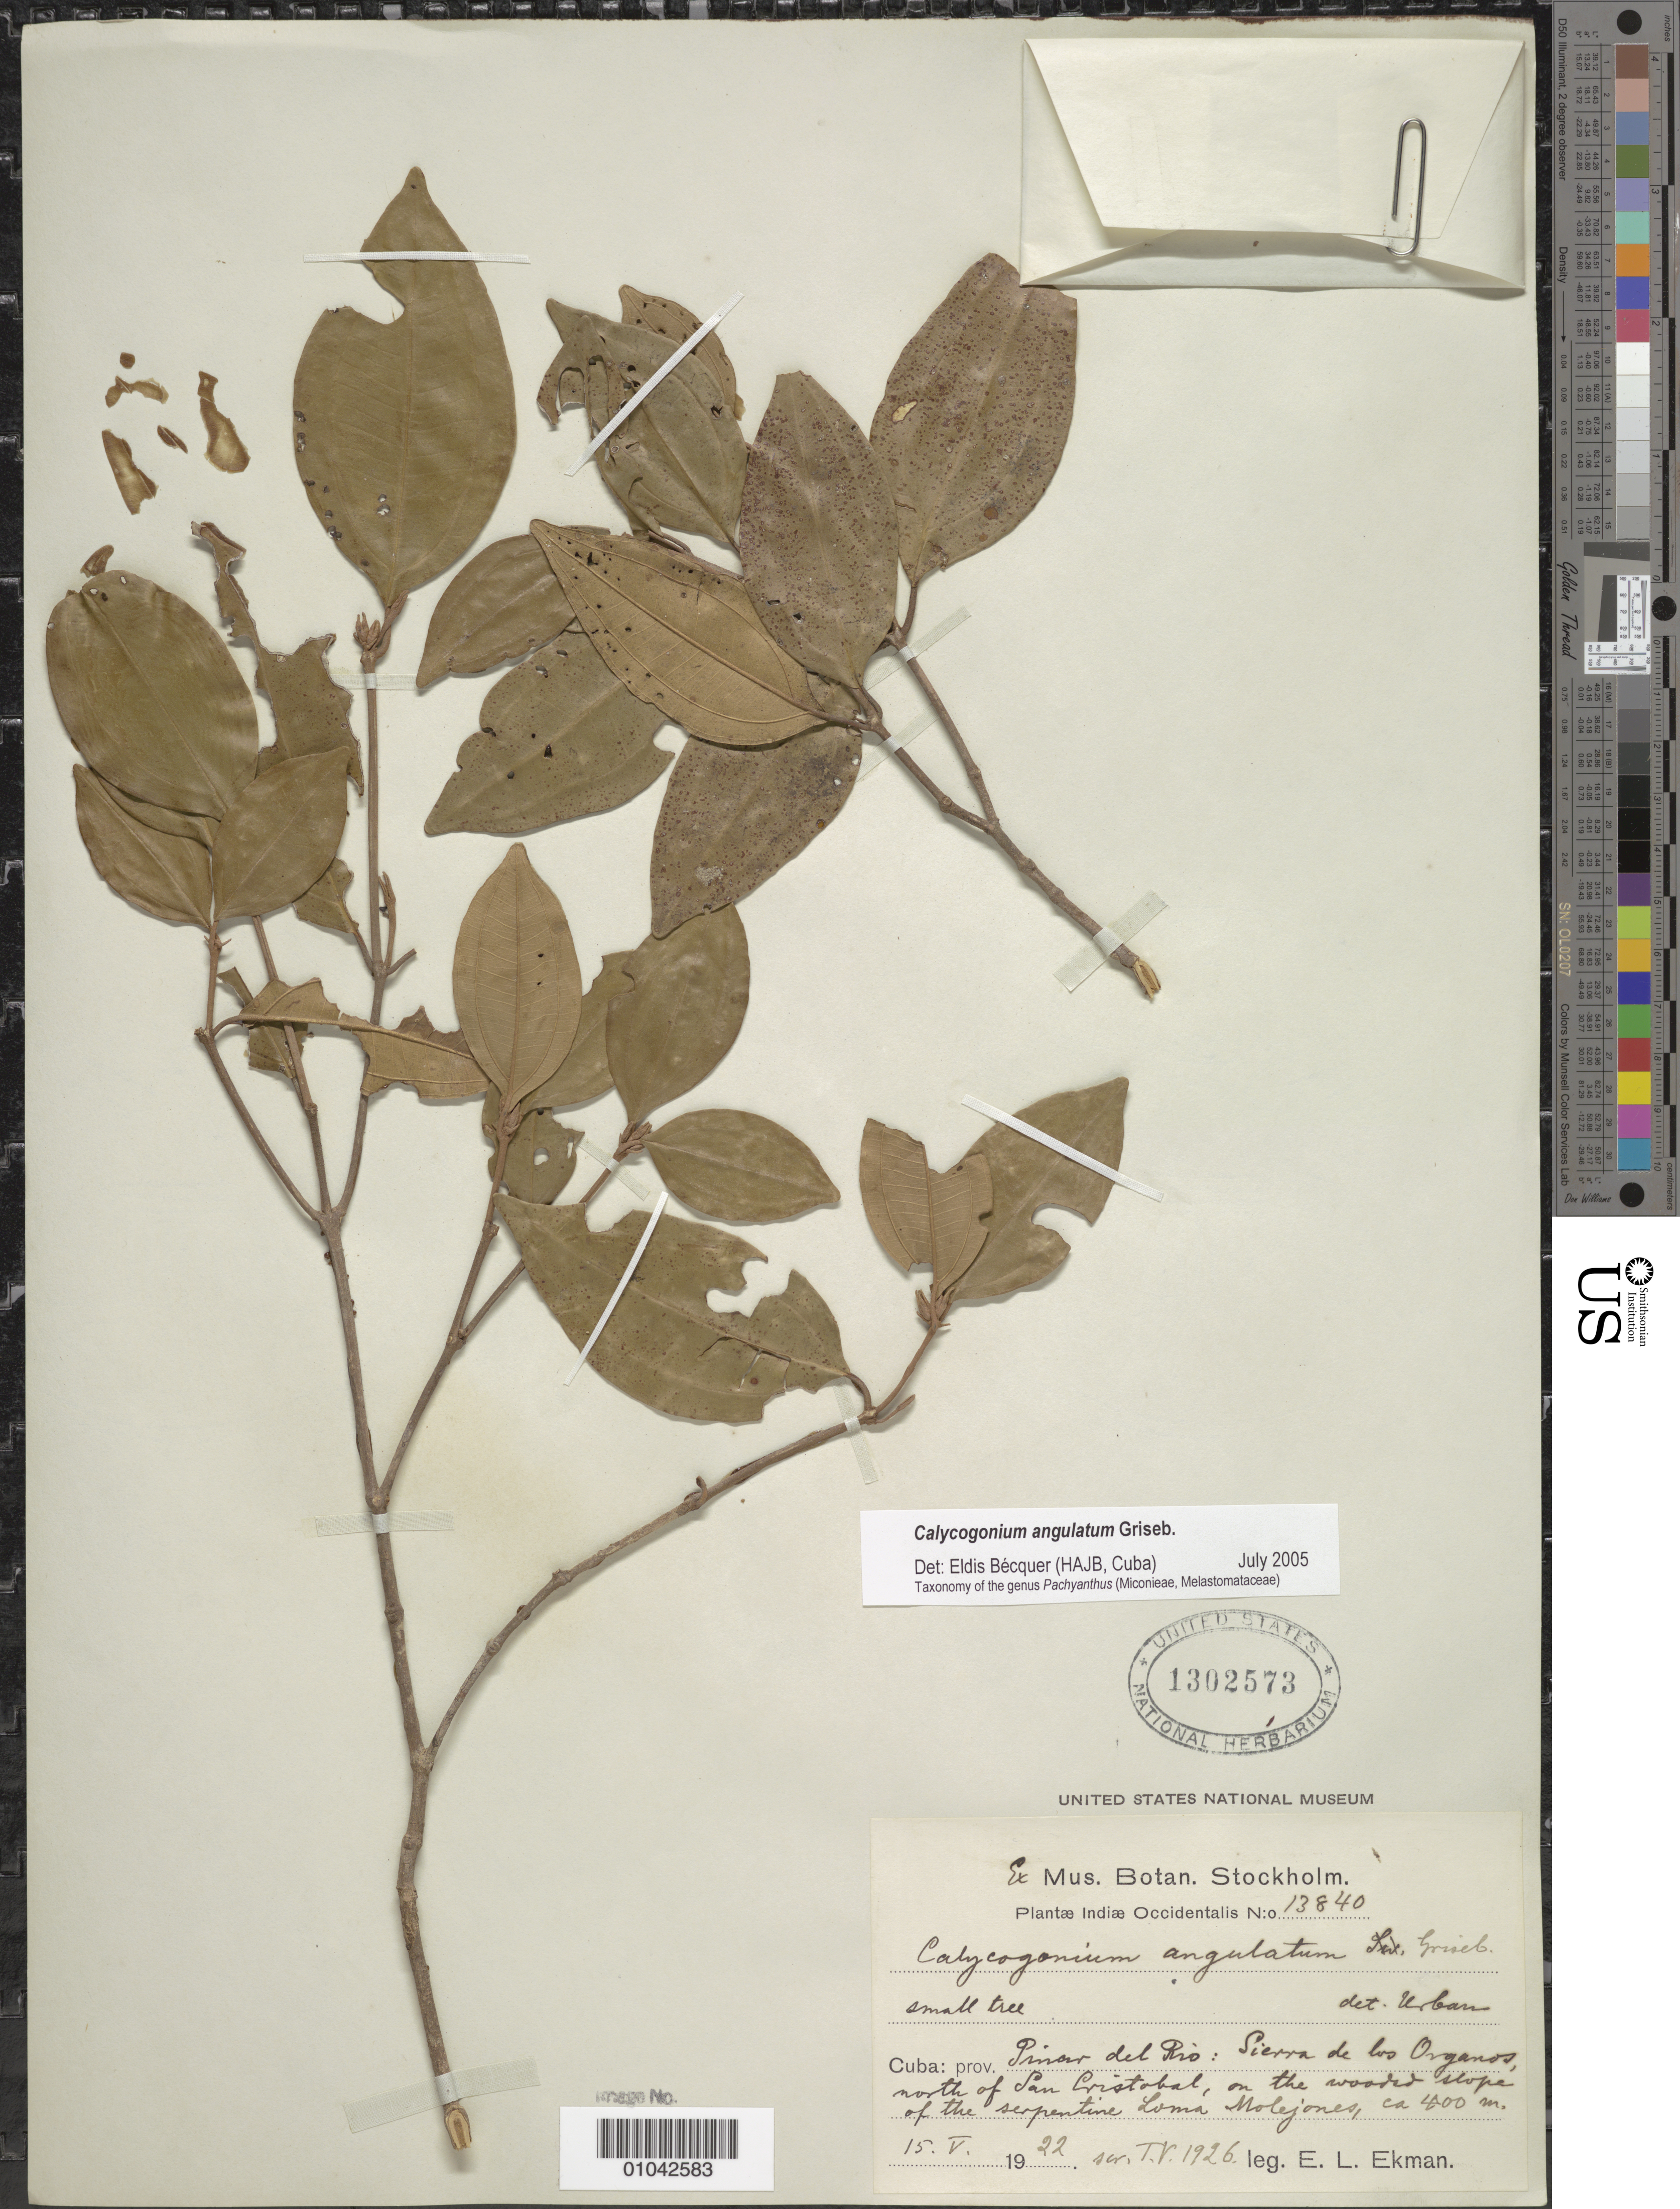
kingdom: Plantae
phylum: Tracheophyta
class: Magnoliopsida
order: Myrtales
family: Melastomataceae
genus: Calycogonium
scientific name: Calycogonium angulatum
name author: Griseb.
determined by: Bécquer Granados, E. R., (HAJB)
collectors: E. L. Ekman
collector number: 13840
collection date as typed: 15 May 1922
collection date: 1922-05-15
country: Cuba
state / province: Pinar del Rio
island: Cuba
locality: Sierra de los Organos, N of San Cristobal, on slope of Loma Molejones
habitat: Wooded slope of serpentine loma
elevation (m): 400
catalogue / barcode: US 1302573